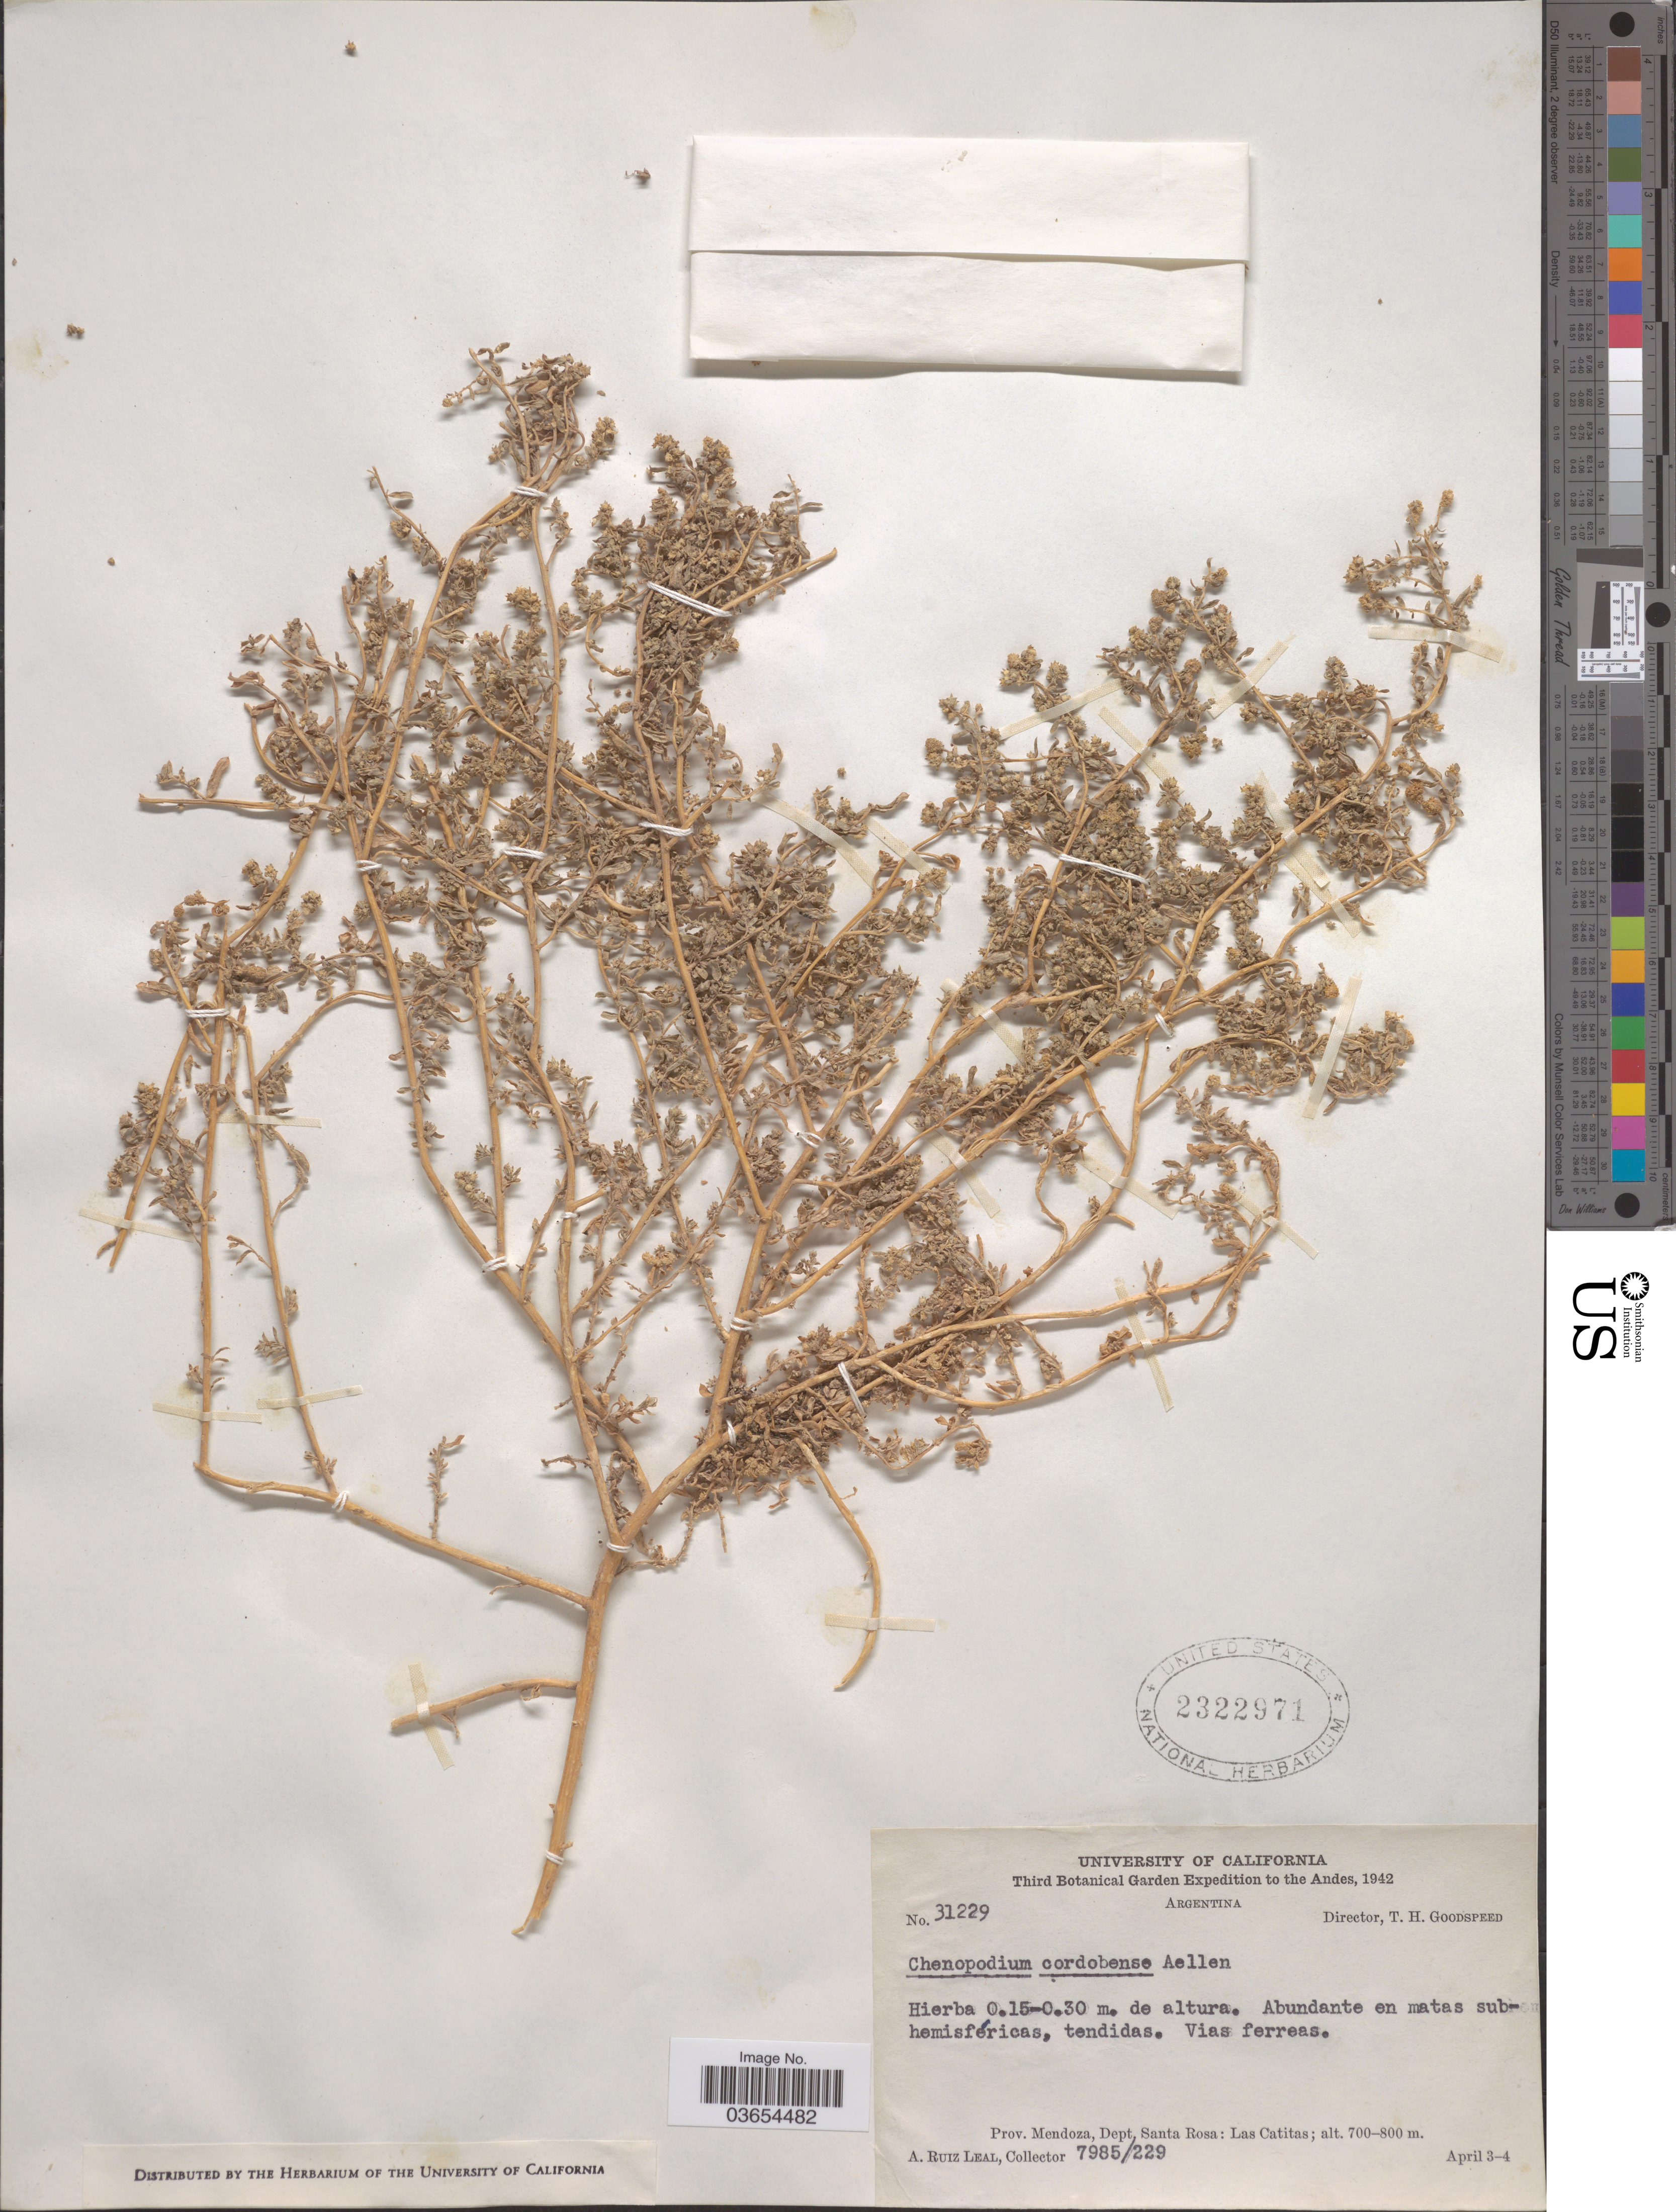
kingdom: Plantae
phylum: Tracheophyta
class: Magnoliopsida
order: Caryophyllales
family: Amaranthaceae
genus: Chenopodium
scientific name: Chenopodium cordobense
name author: Aellen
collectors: A. R. Leal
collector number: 7985/229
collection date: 1942-04-03/1942-04-04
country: Argentina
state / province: Mendoza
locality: Andes. Dept. Santa Rosa: Las Catitas.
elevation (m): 700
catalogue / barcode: US 2322971